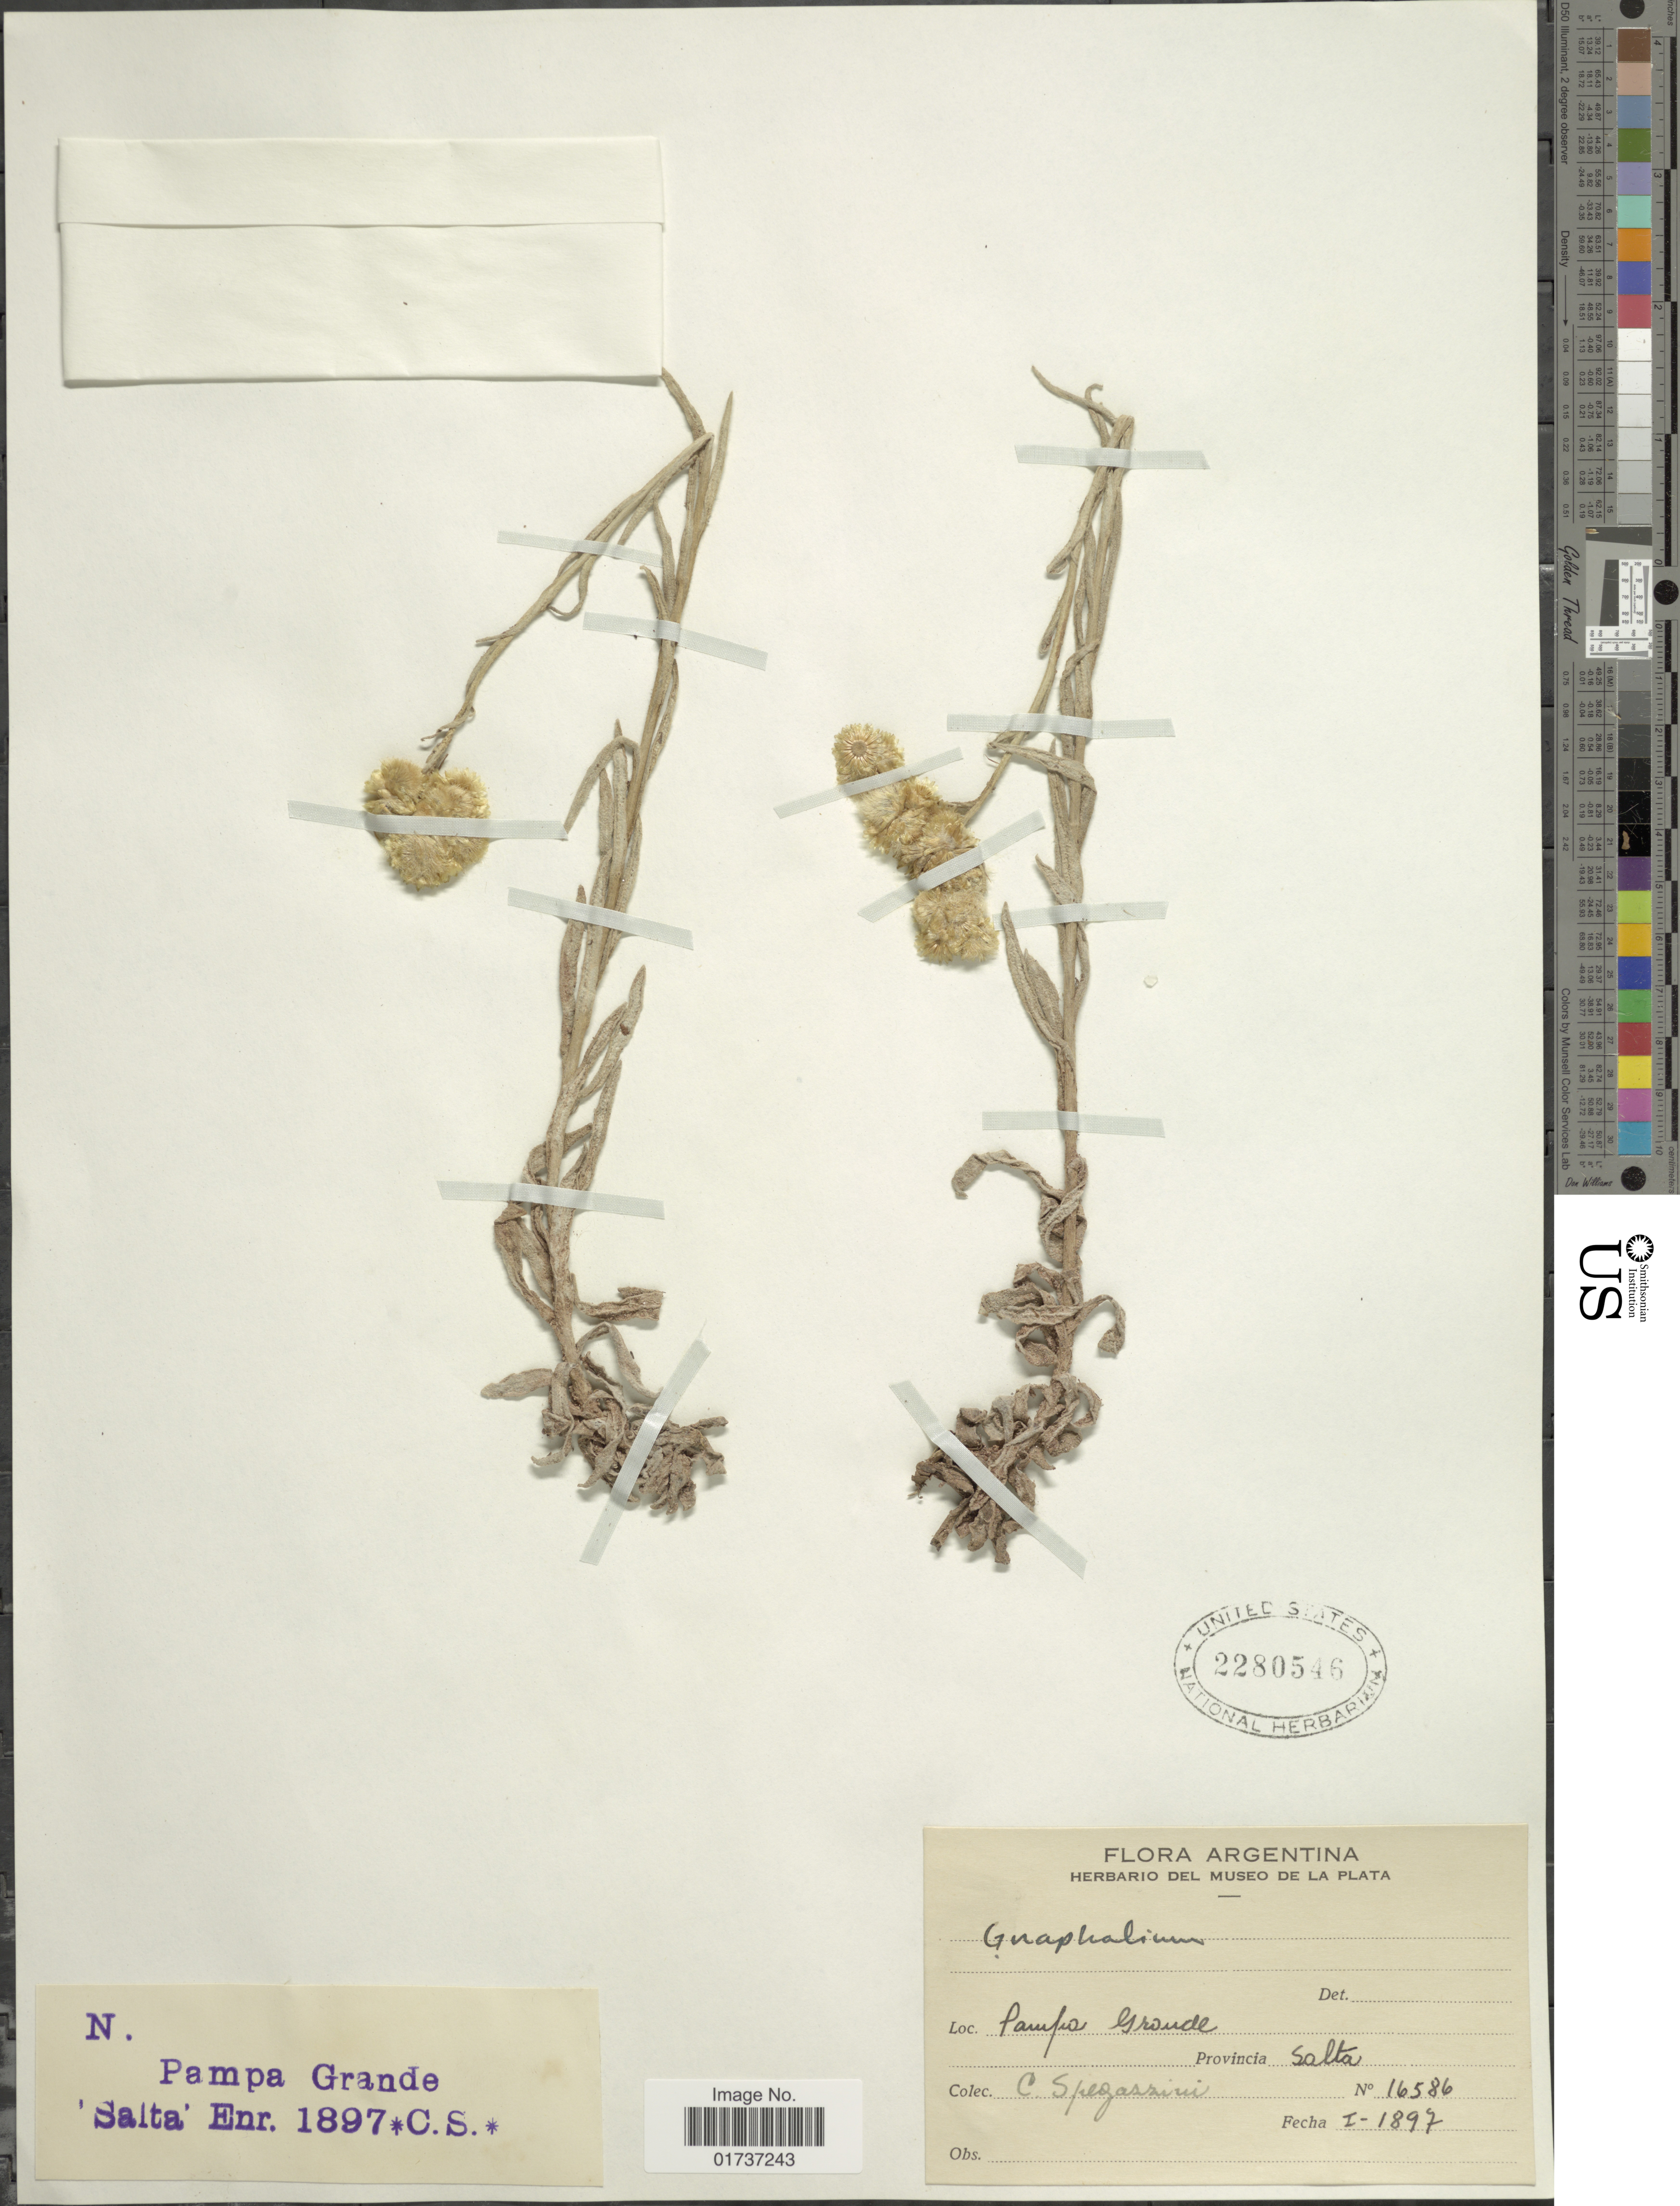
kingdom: Plantae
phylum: Tracheophyta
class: Magnoliopsida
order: Asterales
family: Asteraceae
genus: Gnaphalium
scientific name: Gnaphalium sp.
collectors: C. L. Spegazzini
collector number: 16586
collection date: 1897-01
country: Argentina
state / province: Salta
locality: Pampa Grande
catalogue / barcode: US 2280546